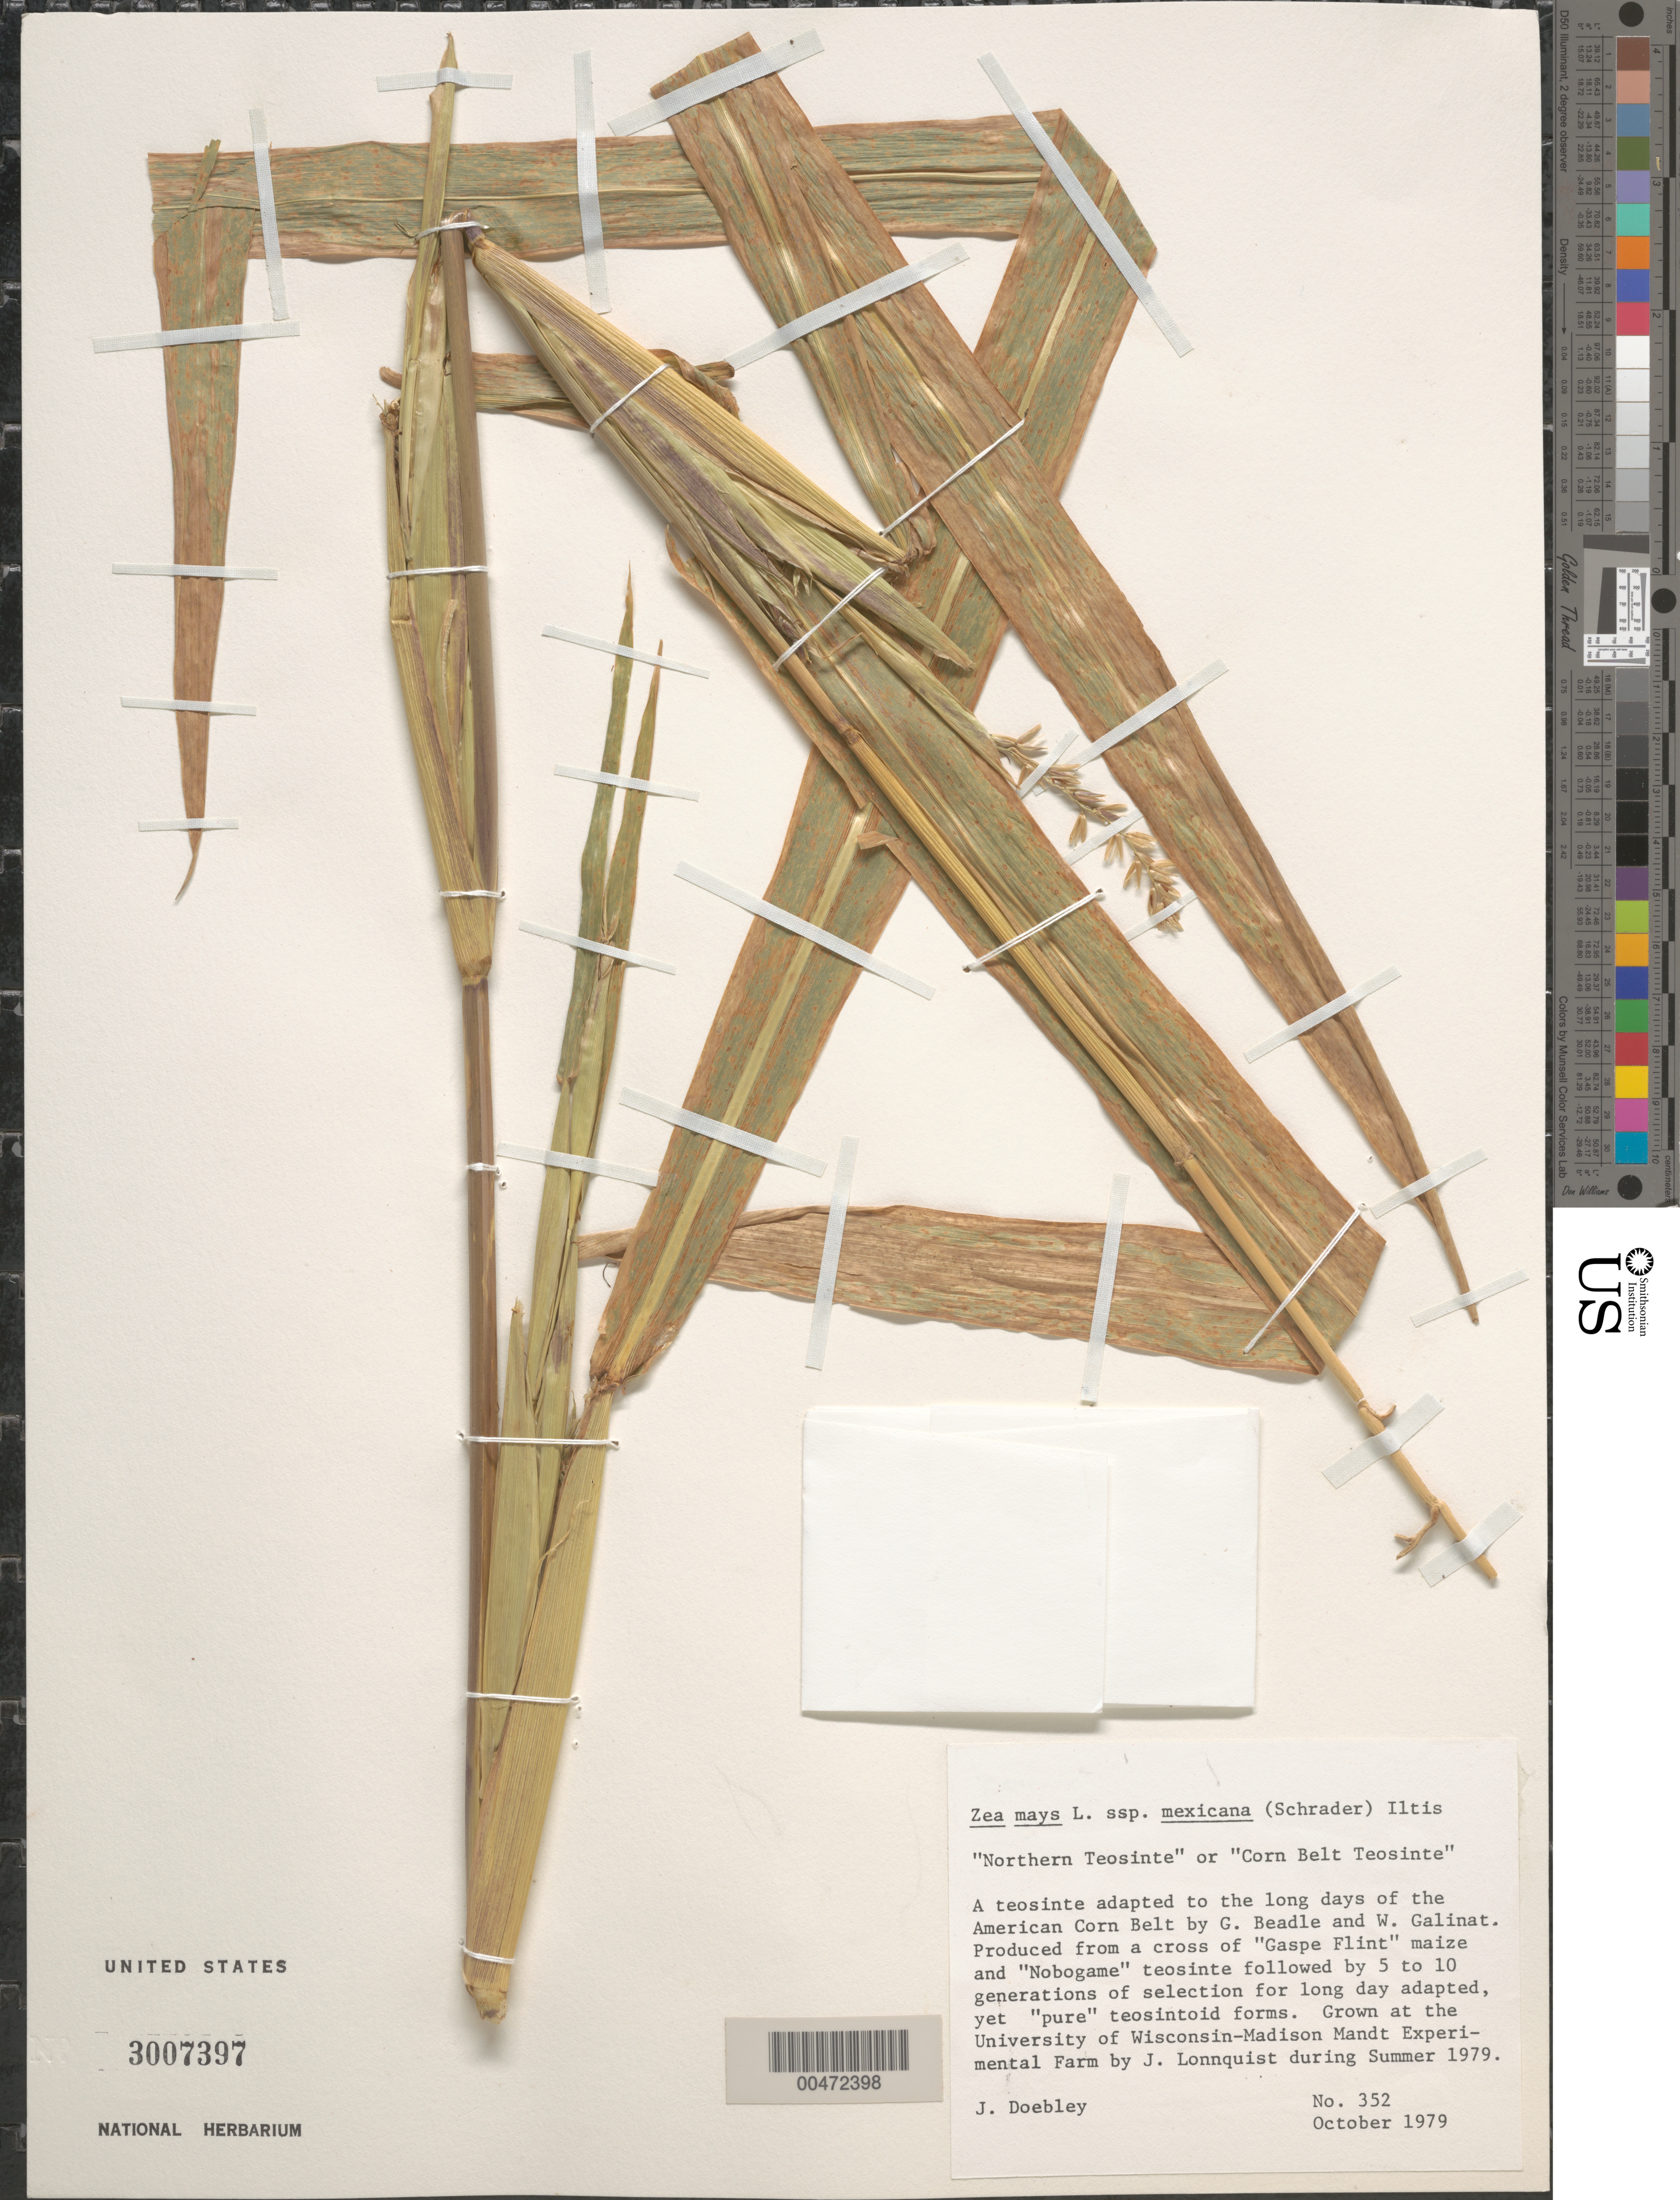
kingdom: Plantae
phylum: Tracheophyta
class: Liliopsida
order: Poales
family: Poaceae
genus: Zea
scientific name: Zea mays subsp. mexicana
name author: (Schrad.) Iltis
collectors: J. F. Doebley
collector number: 352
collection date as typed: Oct 1979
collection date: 1979-10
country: United States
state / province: Washington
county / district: Spokane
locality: Spokane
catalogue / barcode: US 3007397